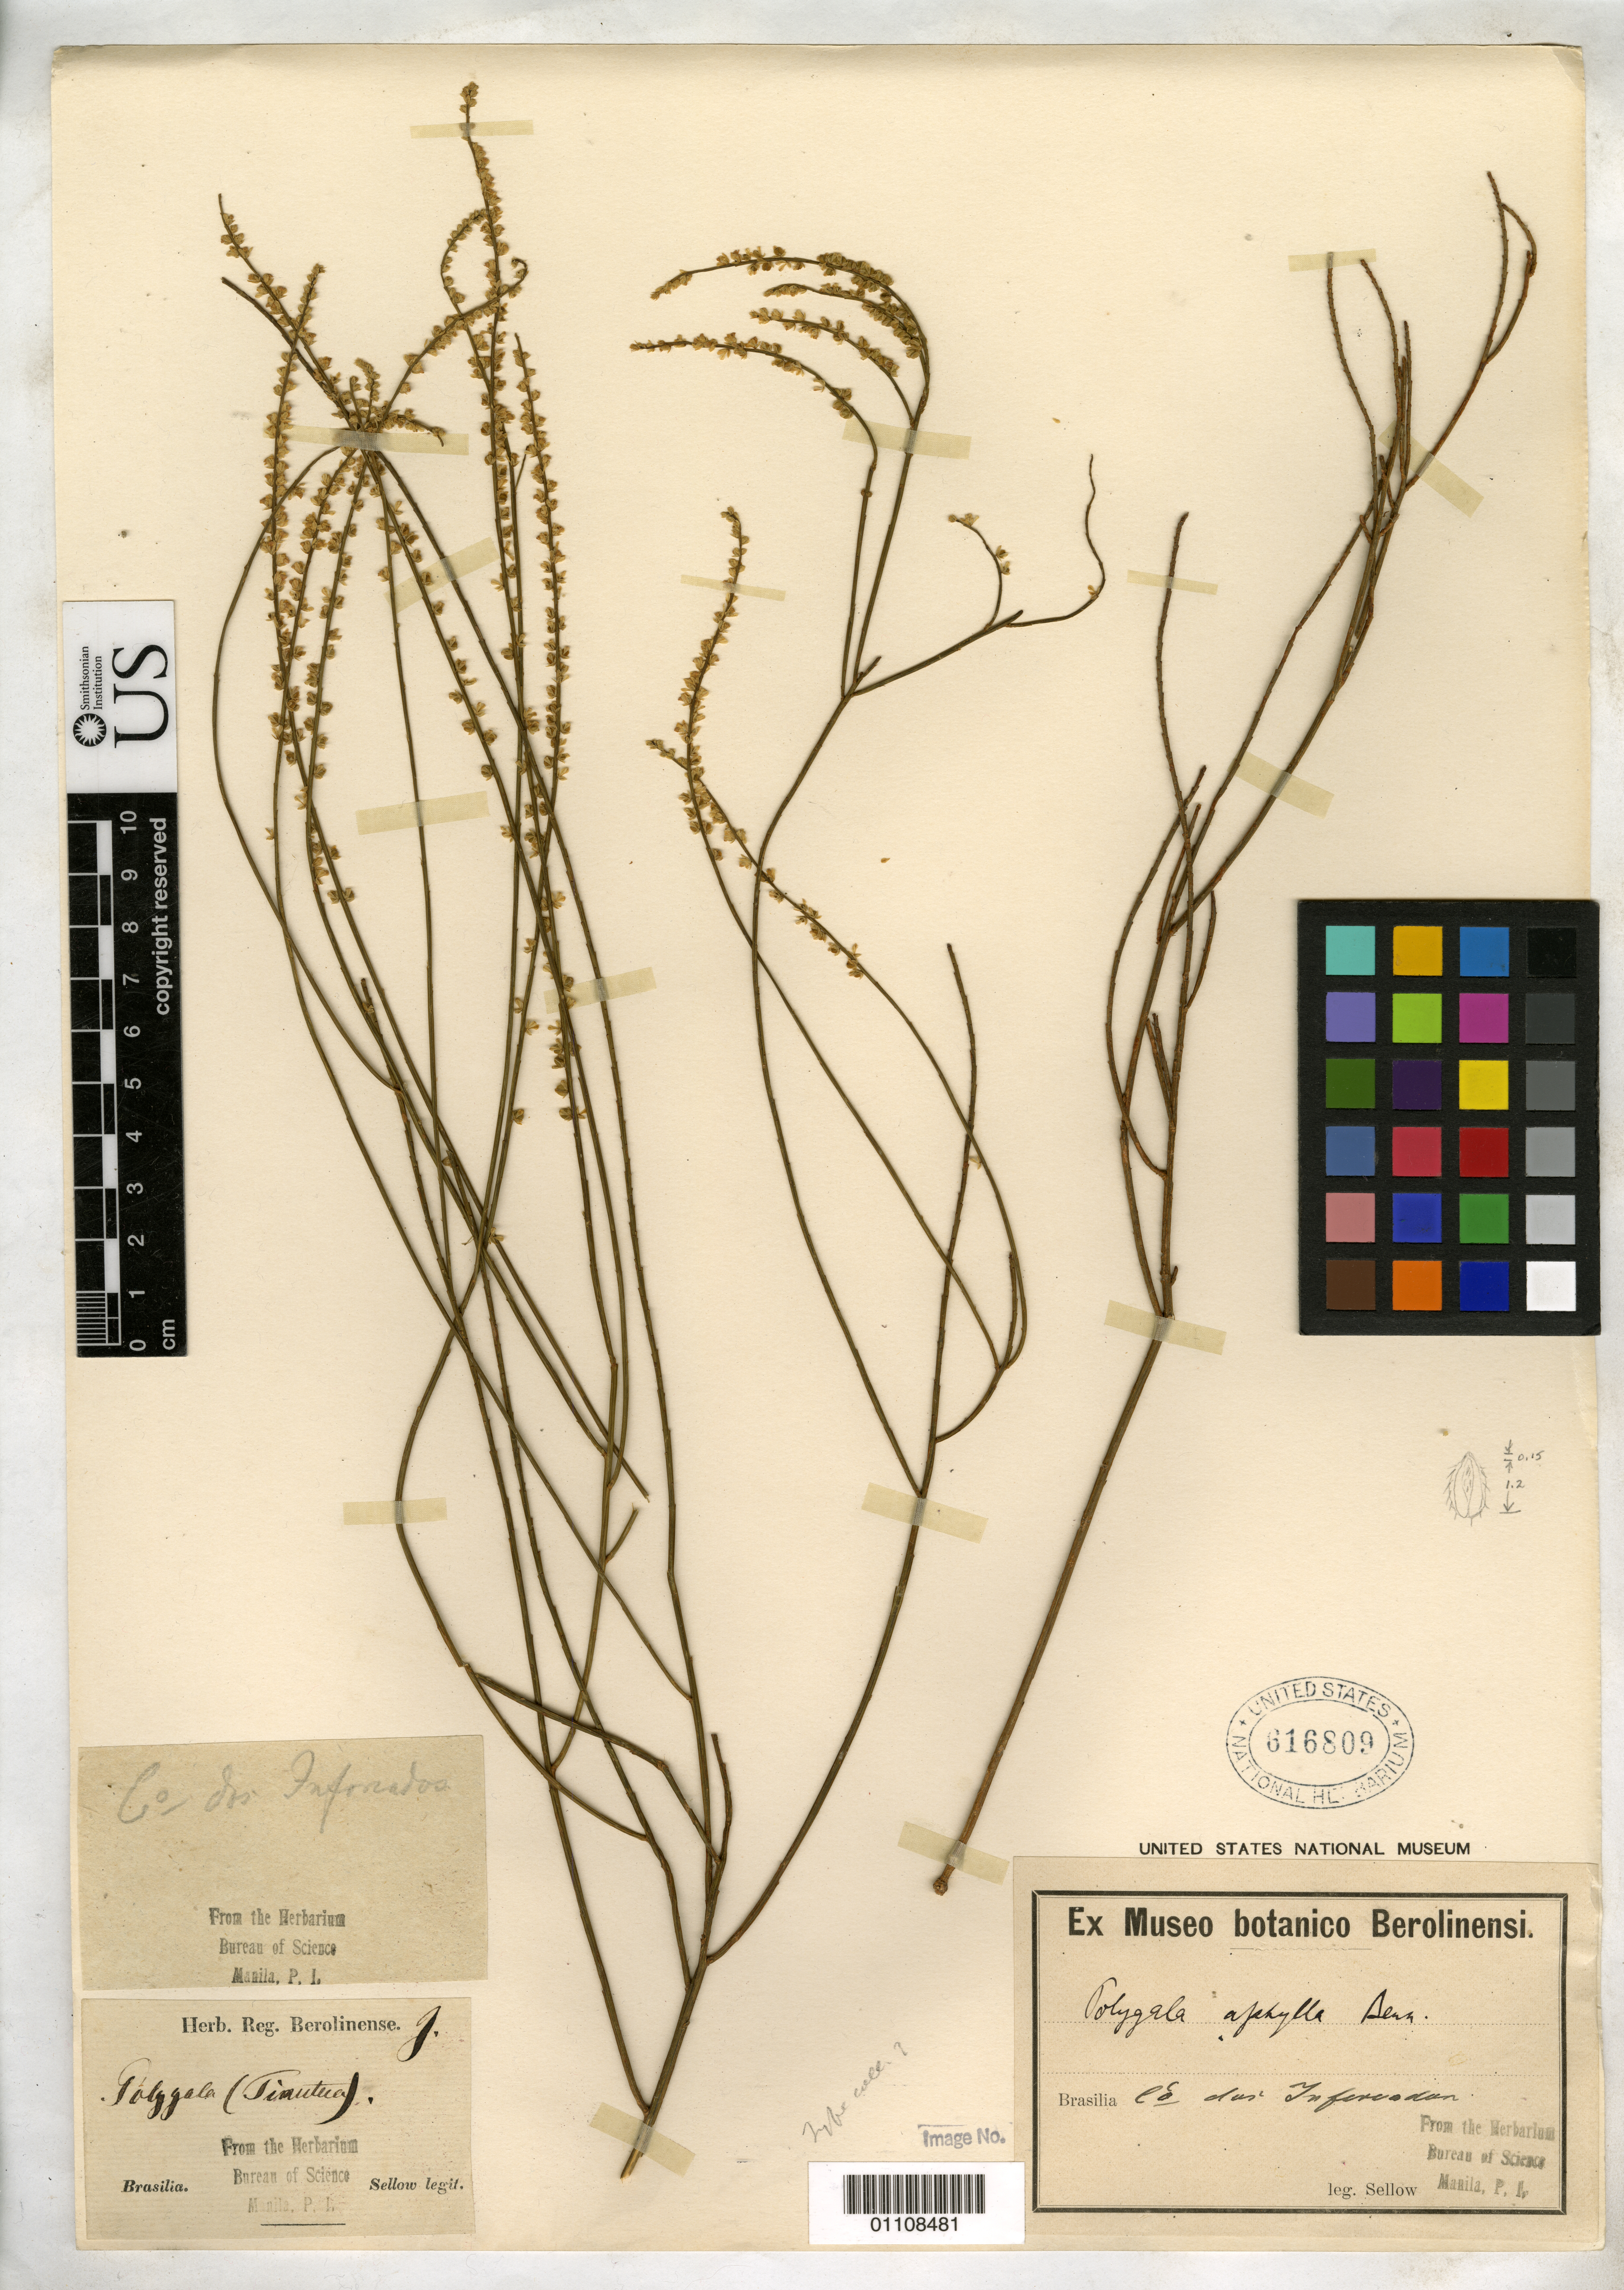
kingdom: Plantae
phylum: Tracheophyta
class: Magnoliopsida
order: Fabales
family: Polygalaceae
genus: Polygala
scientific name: Polygala aphylla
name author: A.W. Benn.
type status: Possible Type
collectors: F. Sellow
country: Brazil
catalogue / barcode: US 616809